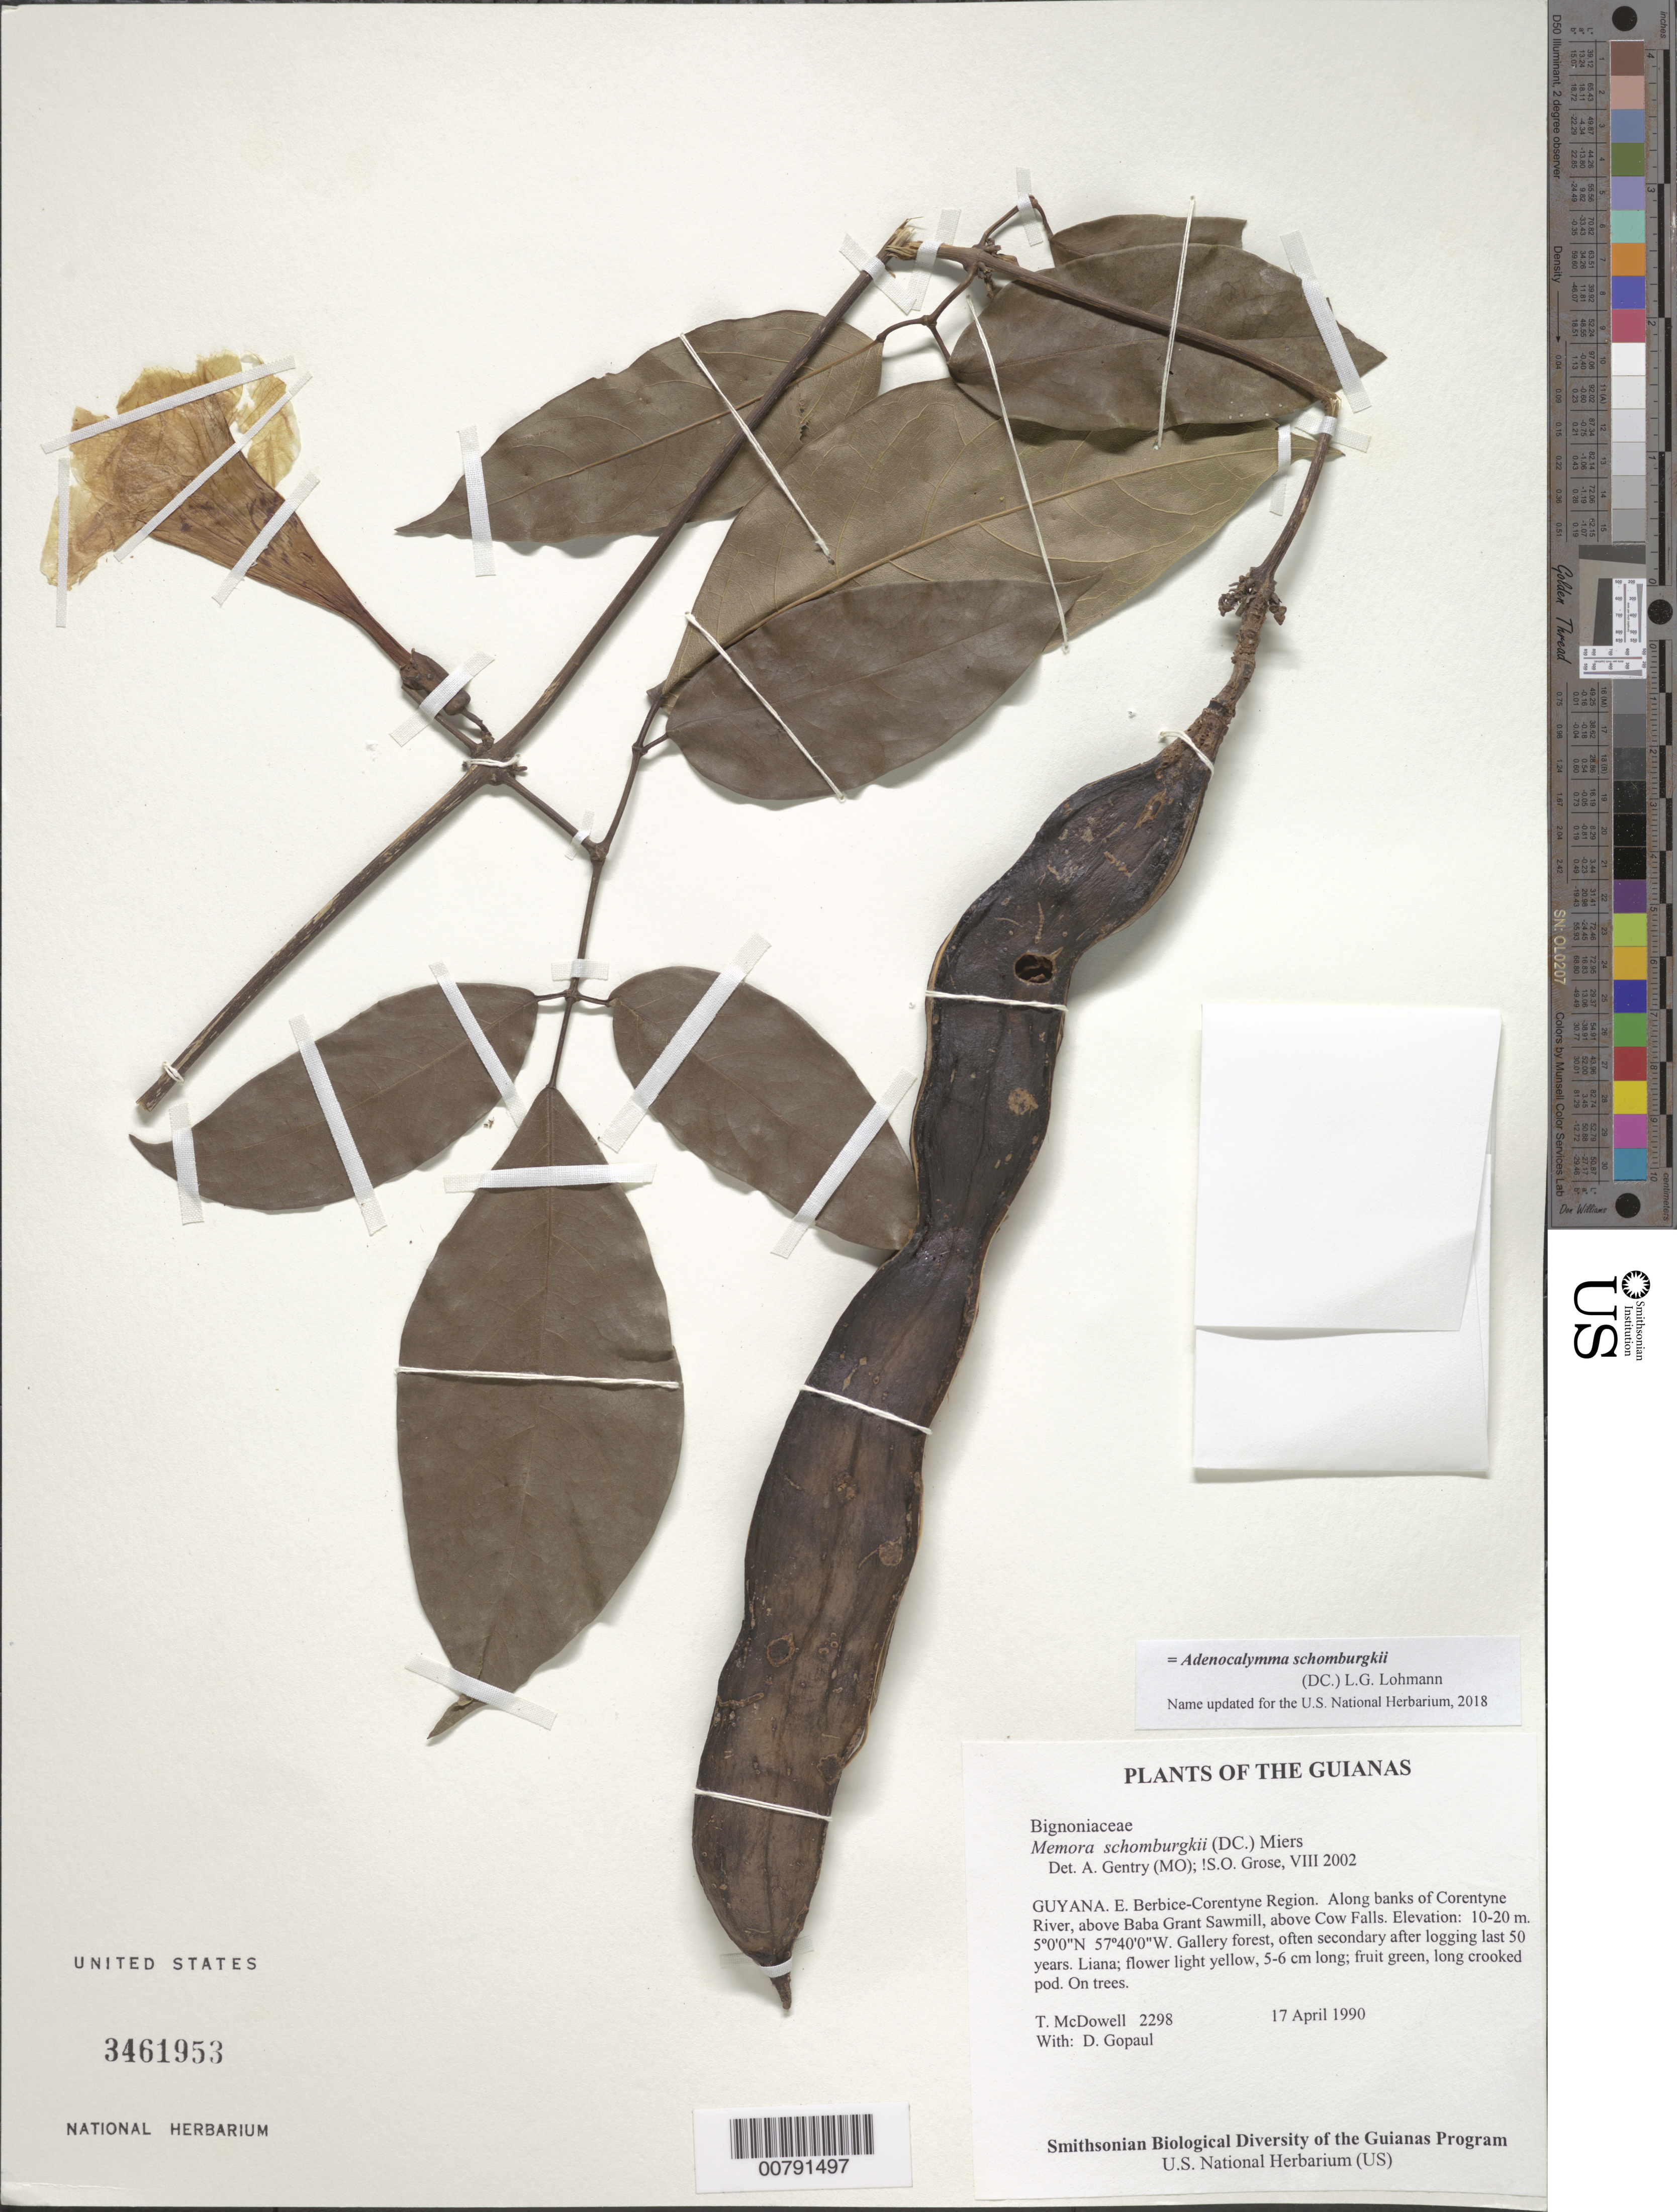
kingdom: Plantae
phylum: Tracheophyta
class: Magnoliopsida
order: Lamiales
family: Bignoniaceae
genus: Adenocalymma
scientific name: Adenocalymma schomburgkii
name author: (DC.) L.G. Lohmann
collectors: T. McDowell & D. Gopaul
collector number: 2298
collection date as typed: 17 April 1990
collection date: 1990-04-17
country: Guyana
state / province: E. Berbice-Corentyne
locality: Along banks of Corentyne River, above Baba Grant Sawmill, above Cow Falls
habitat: Gallery forest, often secondary after logging last 50 years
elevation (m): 10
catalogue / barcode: US 3461953